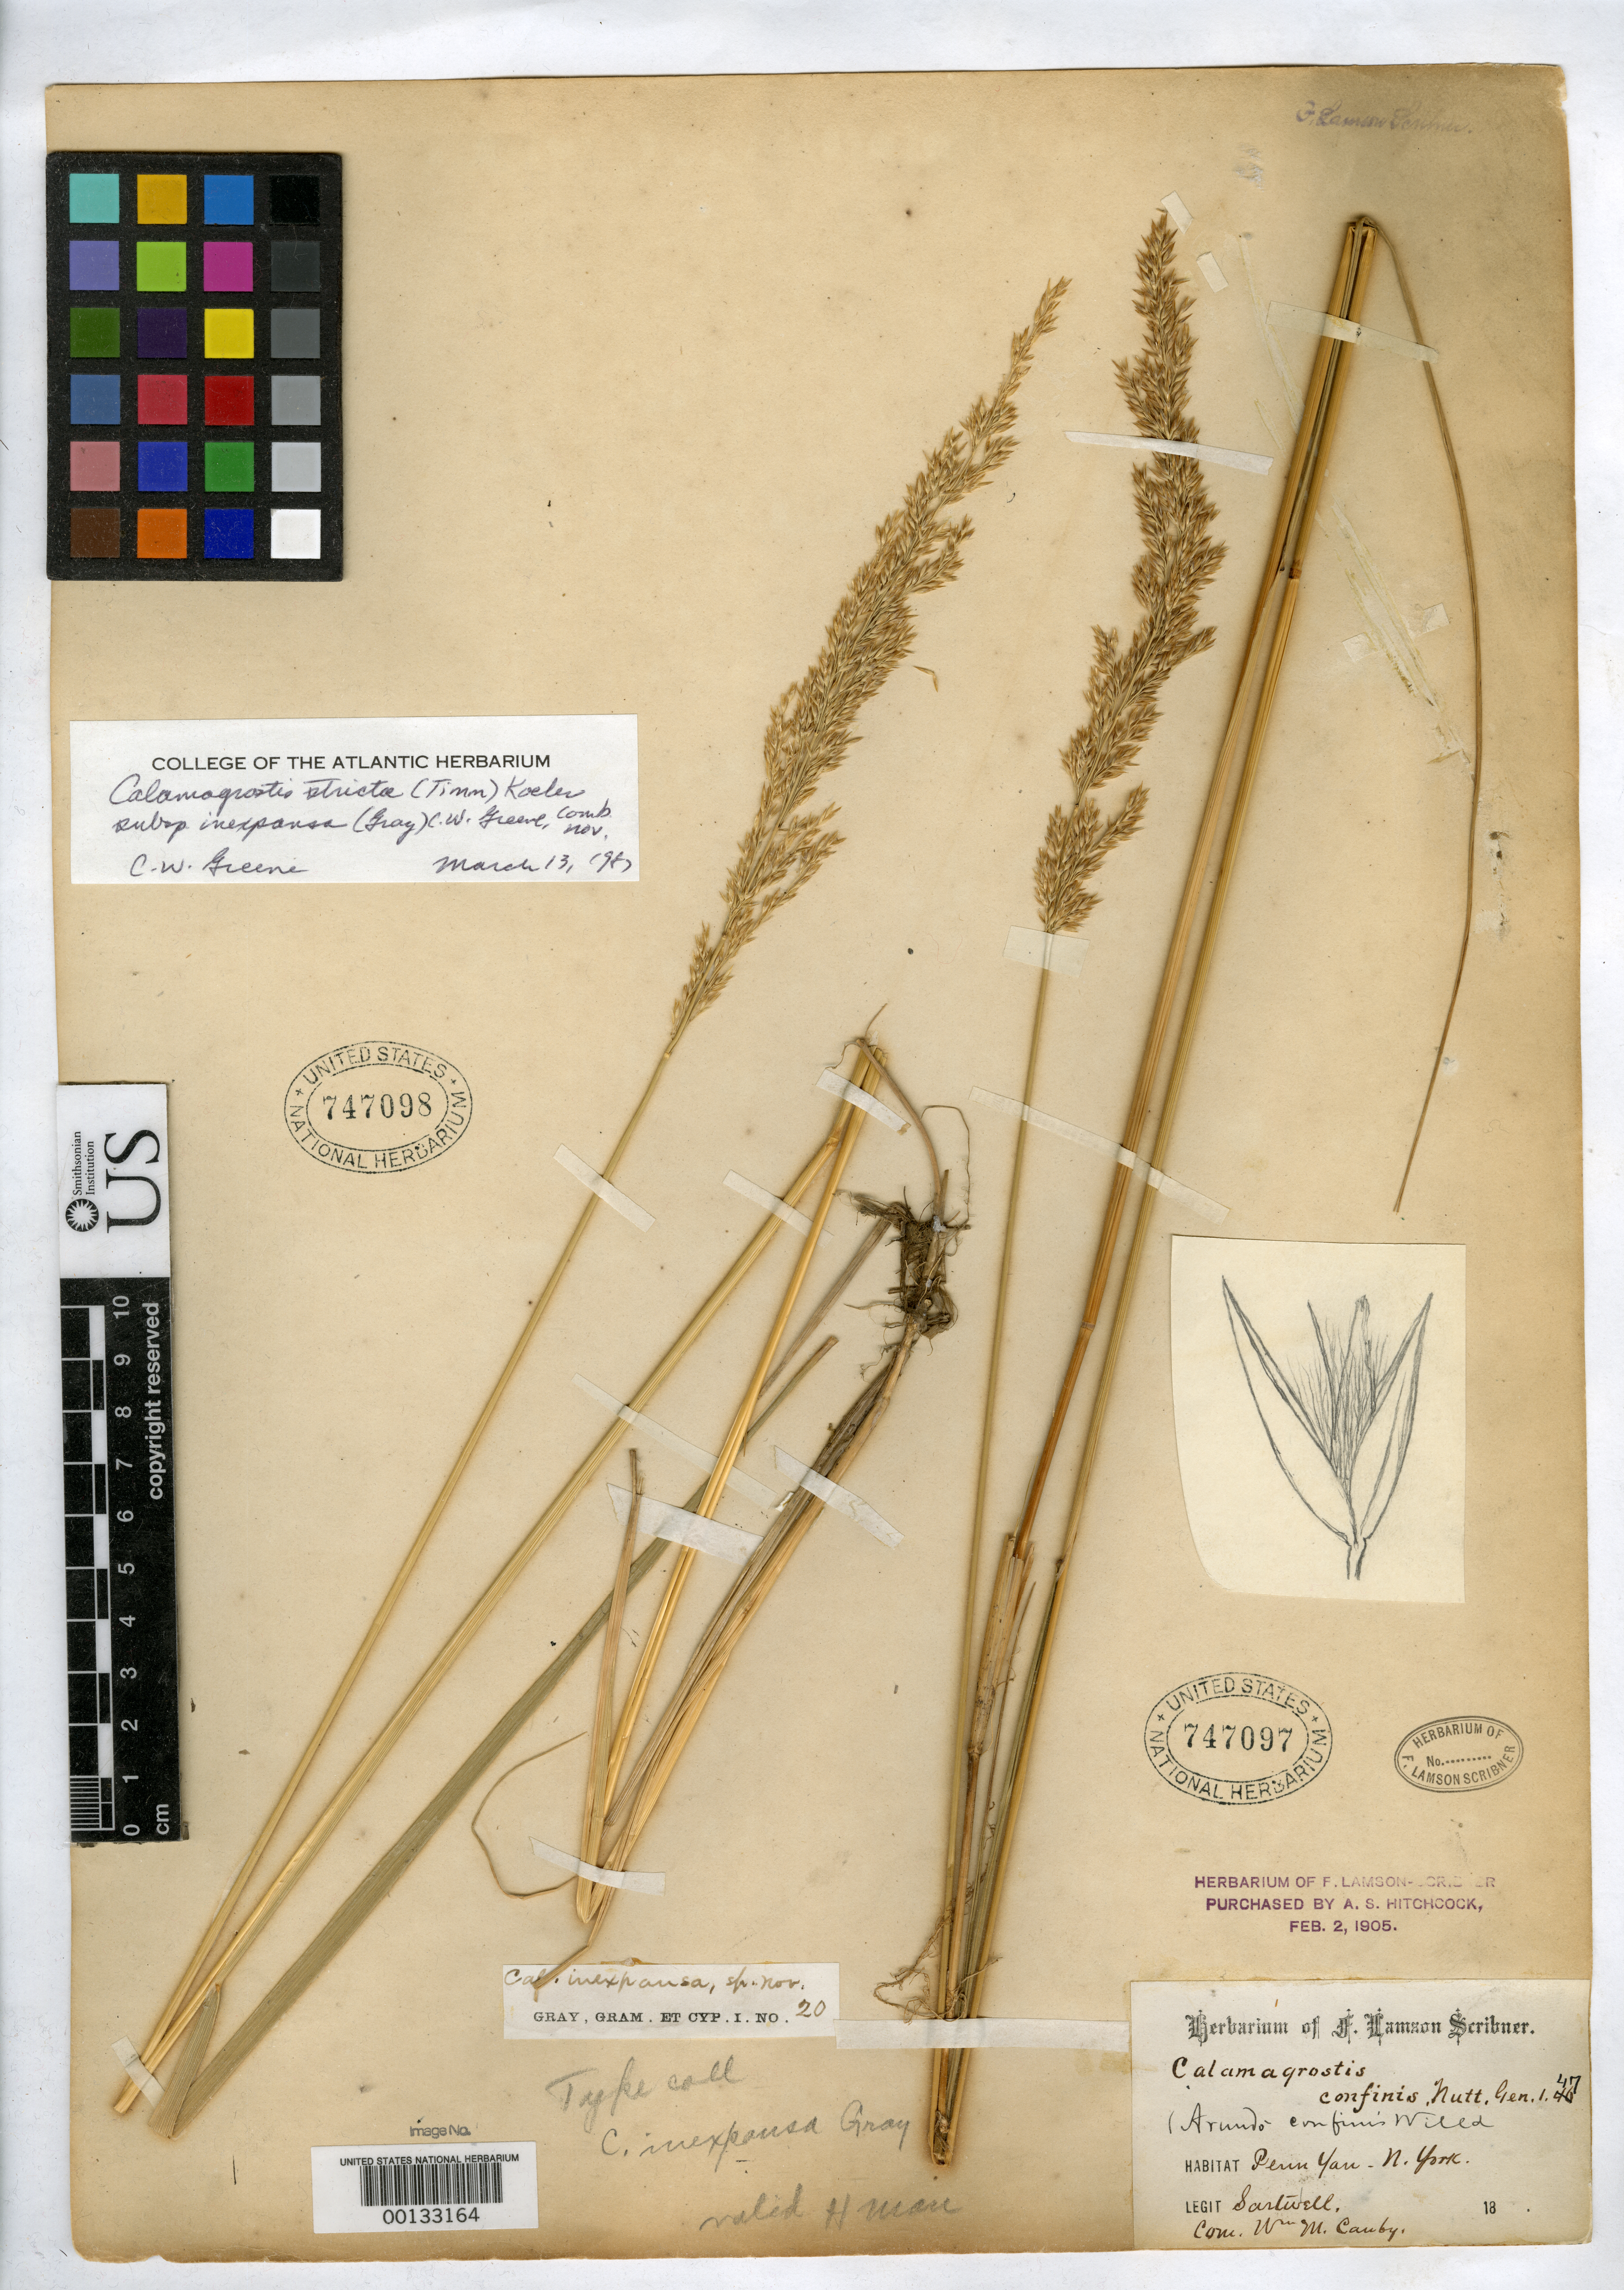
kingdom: Plantae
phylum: Tracheophyta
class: Liliopsida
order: Poales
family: Poaceae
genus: Calamagrostis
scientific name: Calamagrostis inexpansa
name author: A. Gray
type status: Isotype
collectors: H. P. Sartwell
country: United States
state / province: New York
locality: Pen Yan.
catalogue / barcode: US 747097